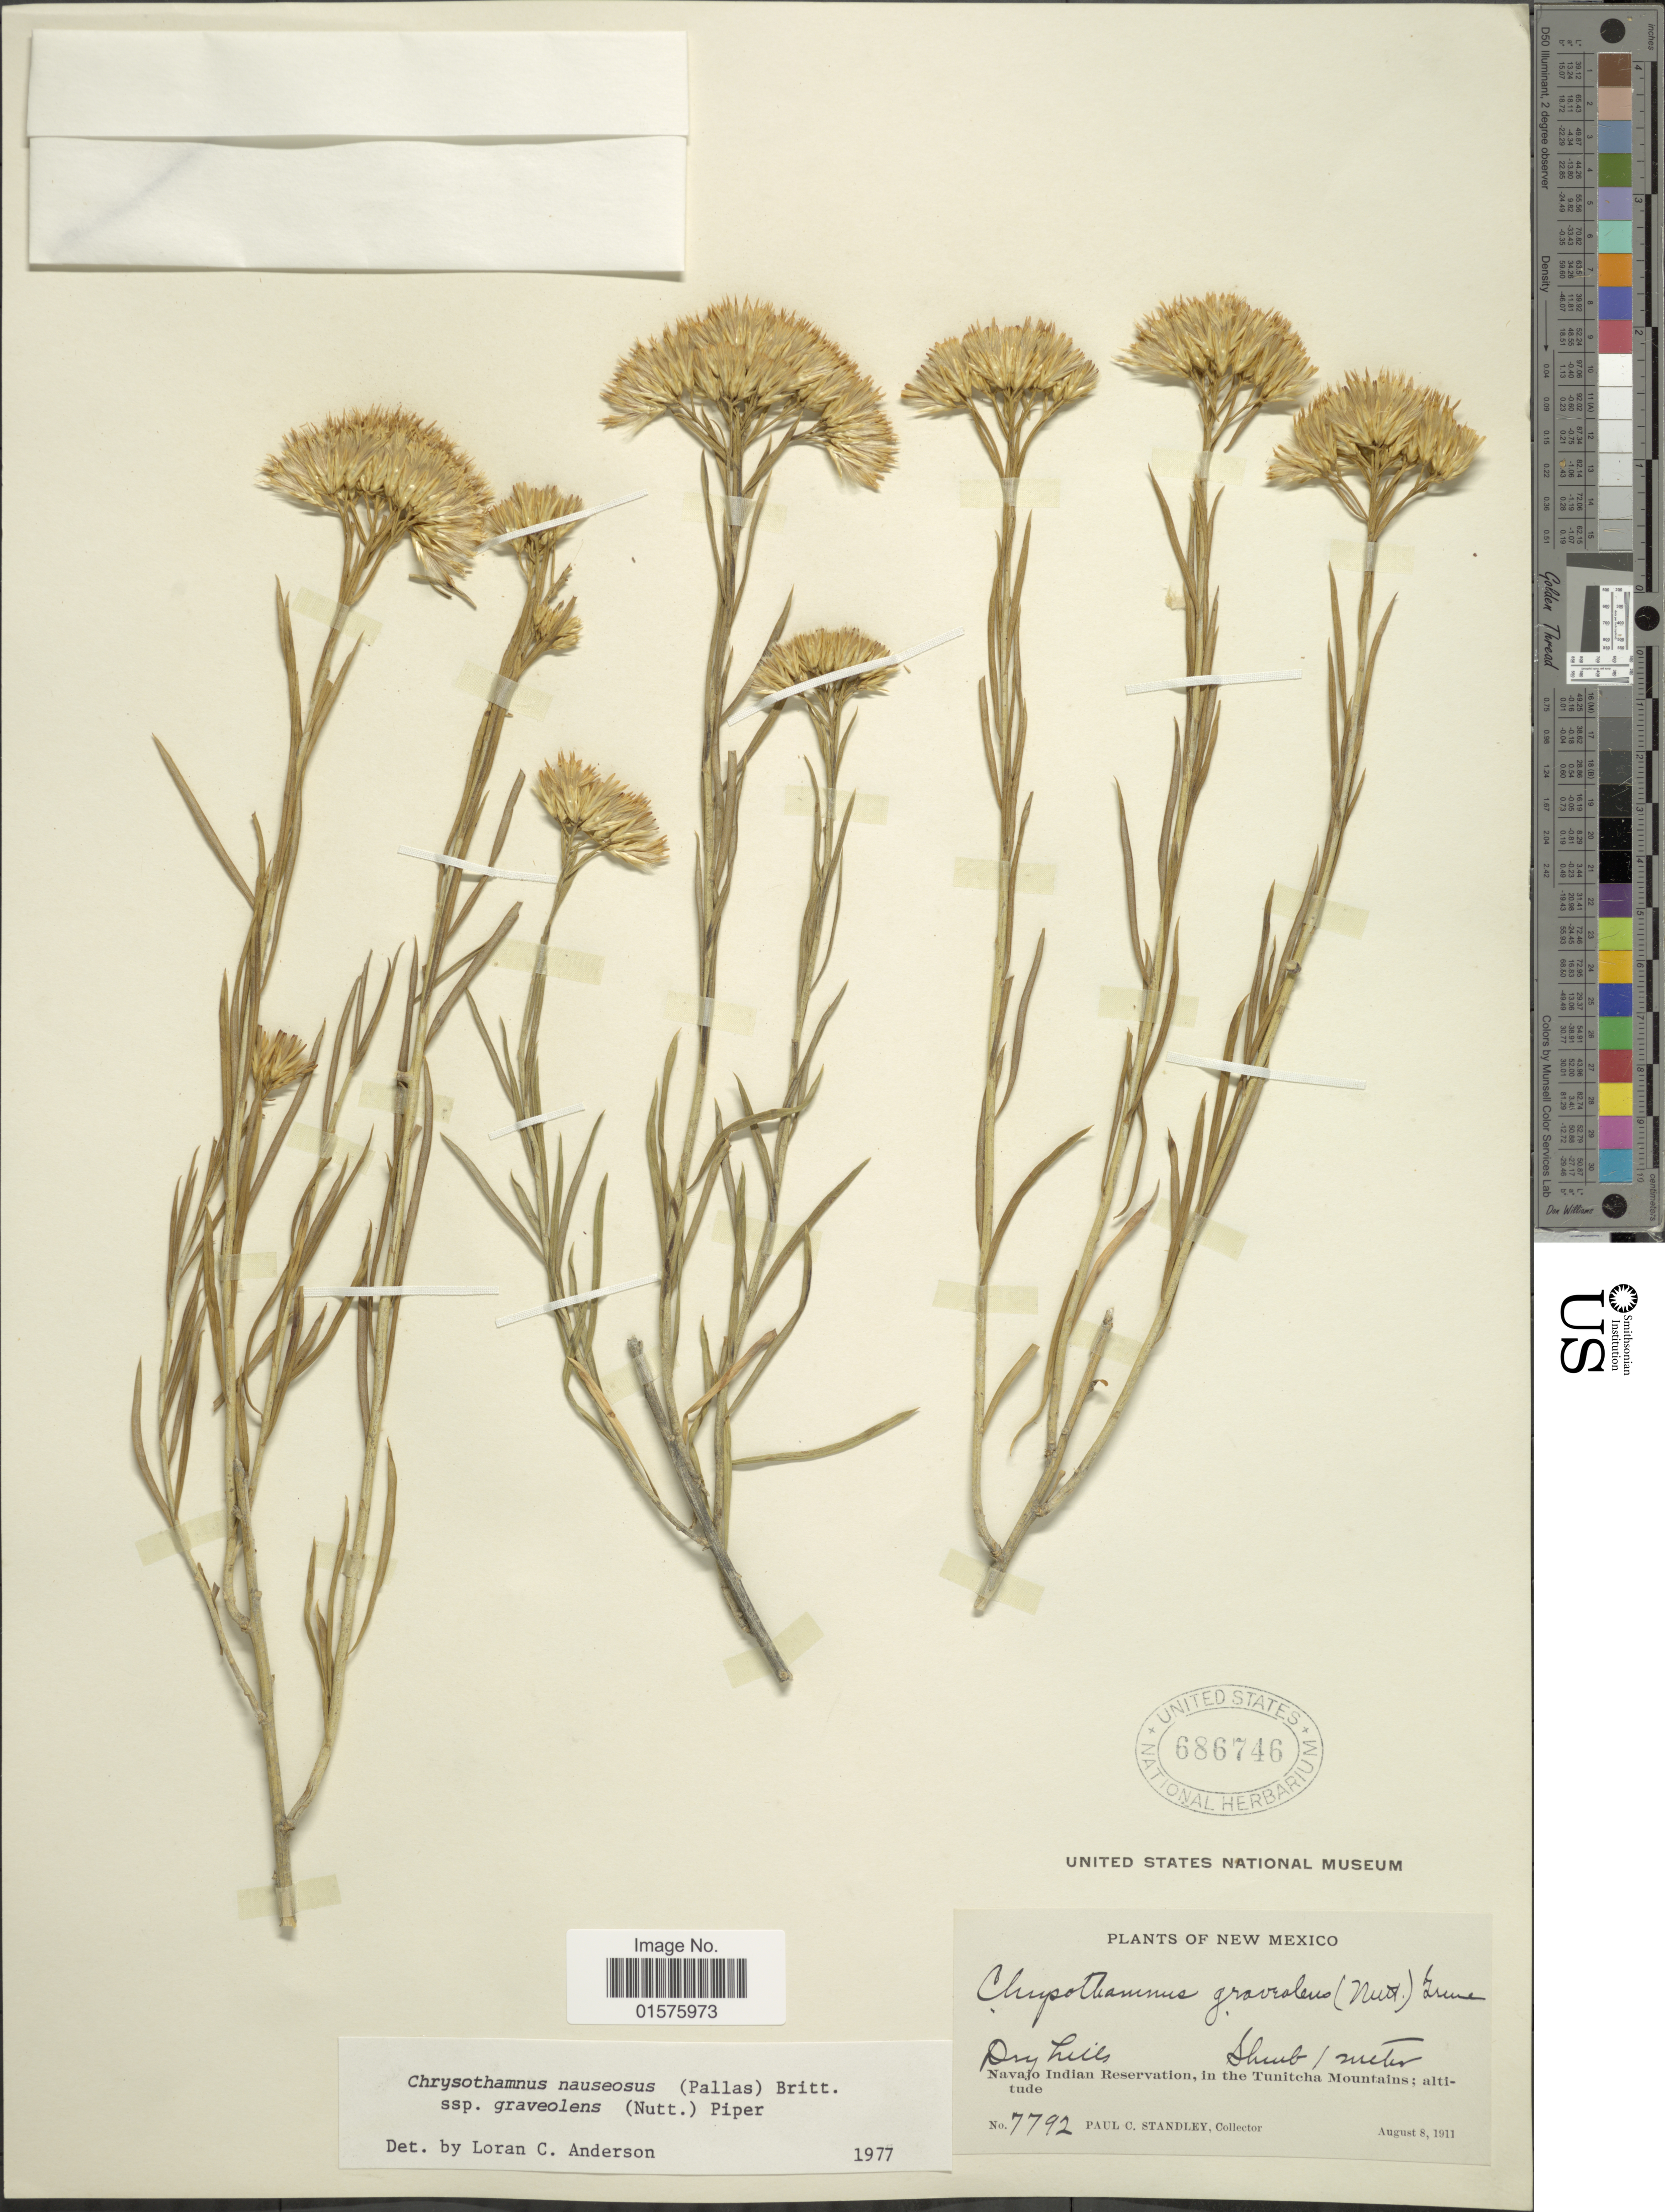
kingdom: Plantae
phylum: Tracheophyta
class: Magnoliopsida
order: Asterales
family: Asteraceae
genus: Ericameria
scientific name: Ericameria nauseosa var. graveolens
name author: (Nutt.) Reveal & Schuyler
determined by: Urbatsch, Lowell E., Curator (LSU), Louisiana State University (UNITED STATES)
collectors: P. C. Standley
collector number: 7792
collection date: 1911-08-08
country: United States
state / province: New Mexico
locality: Navajo Indian Reservation, in the Tunitcha Mountains.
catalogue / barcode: US 686746